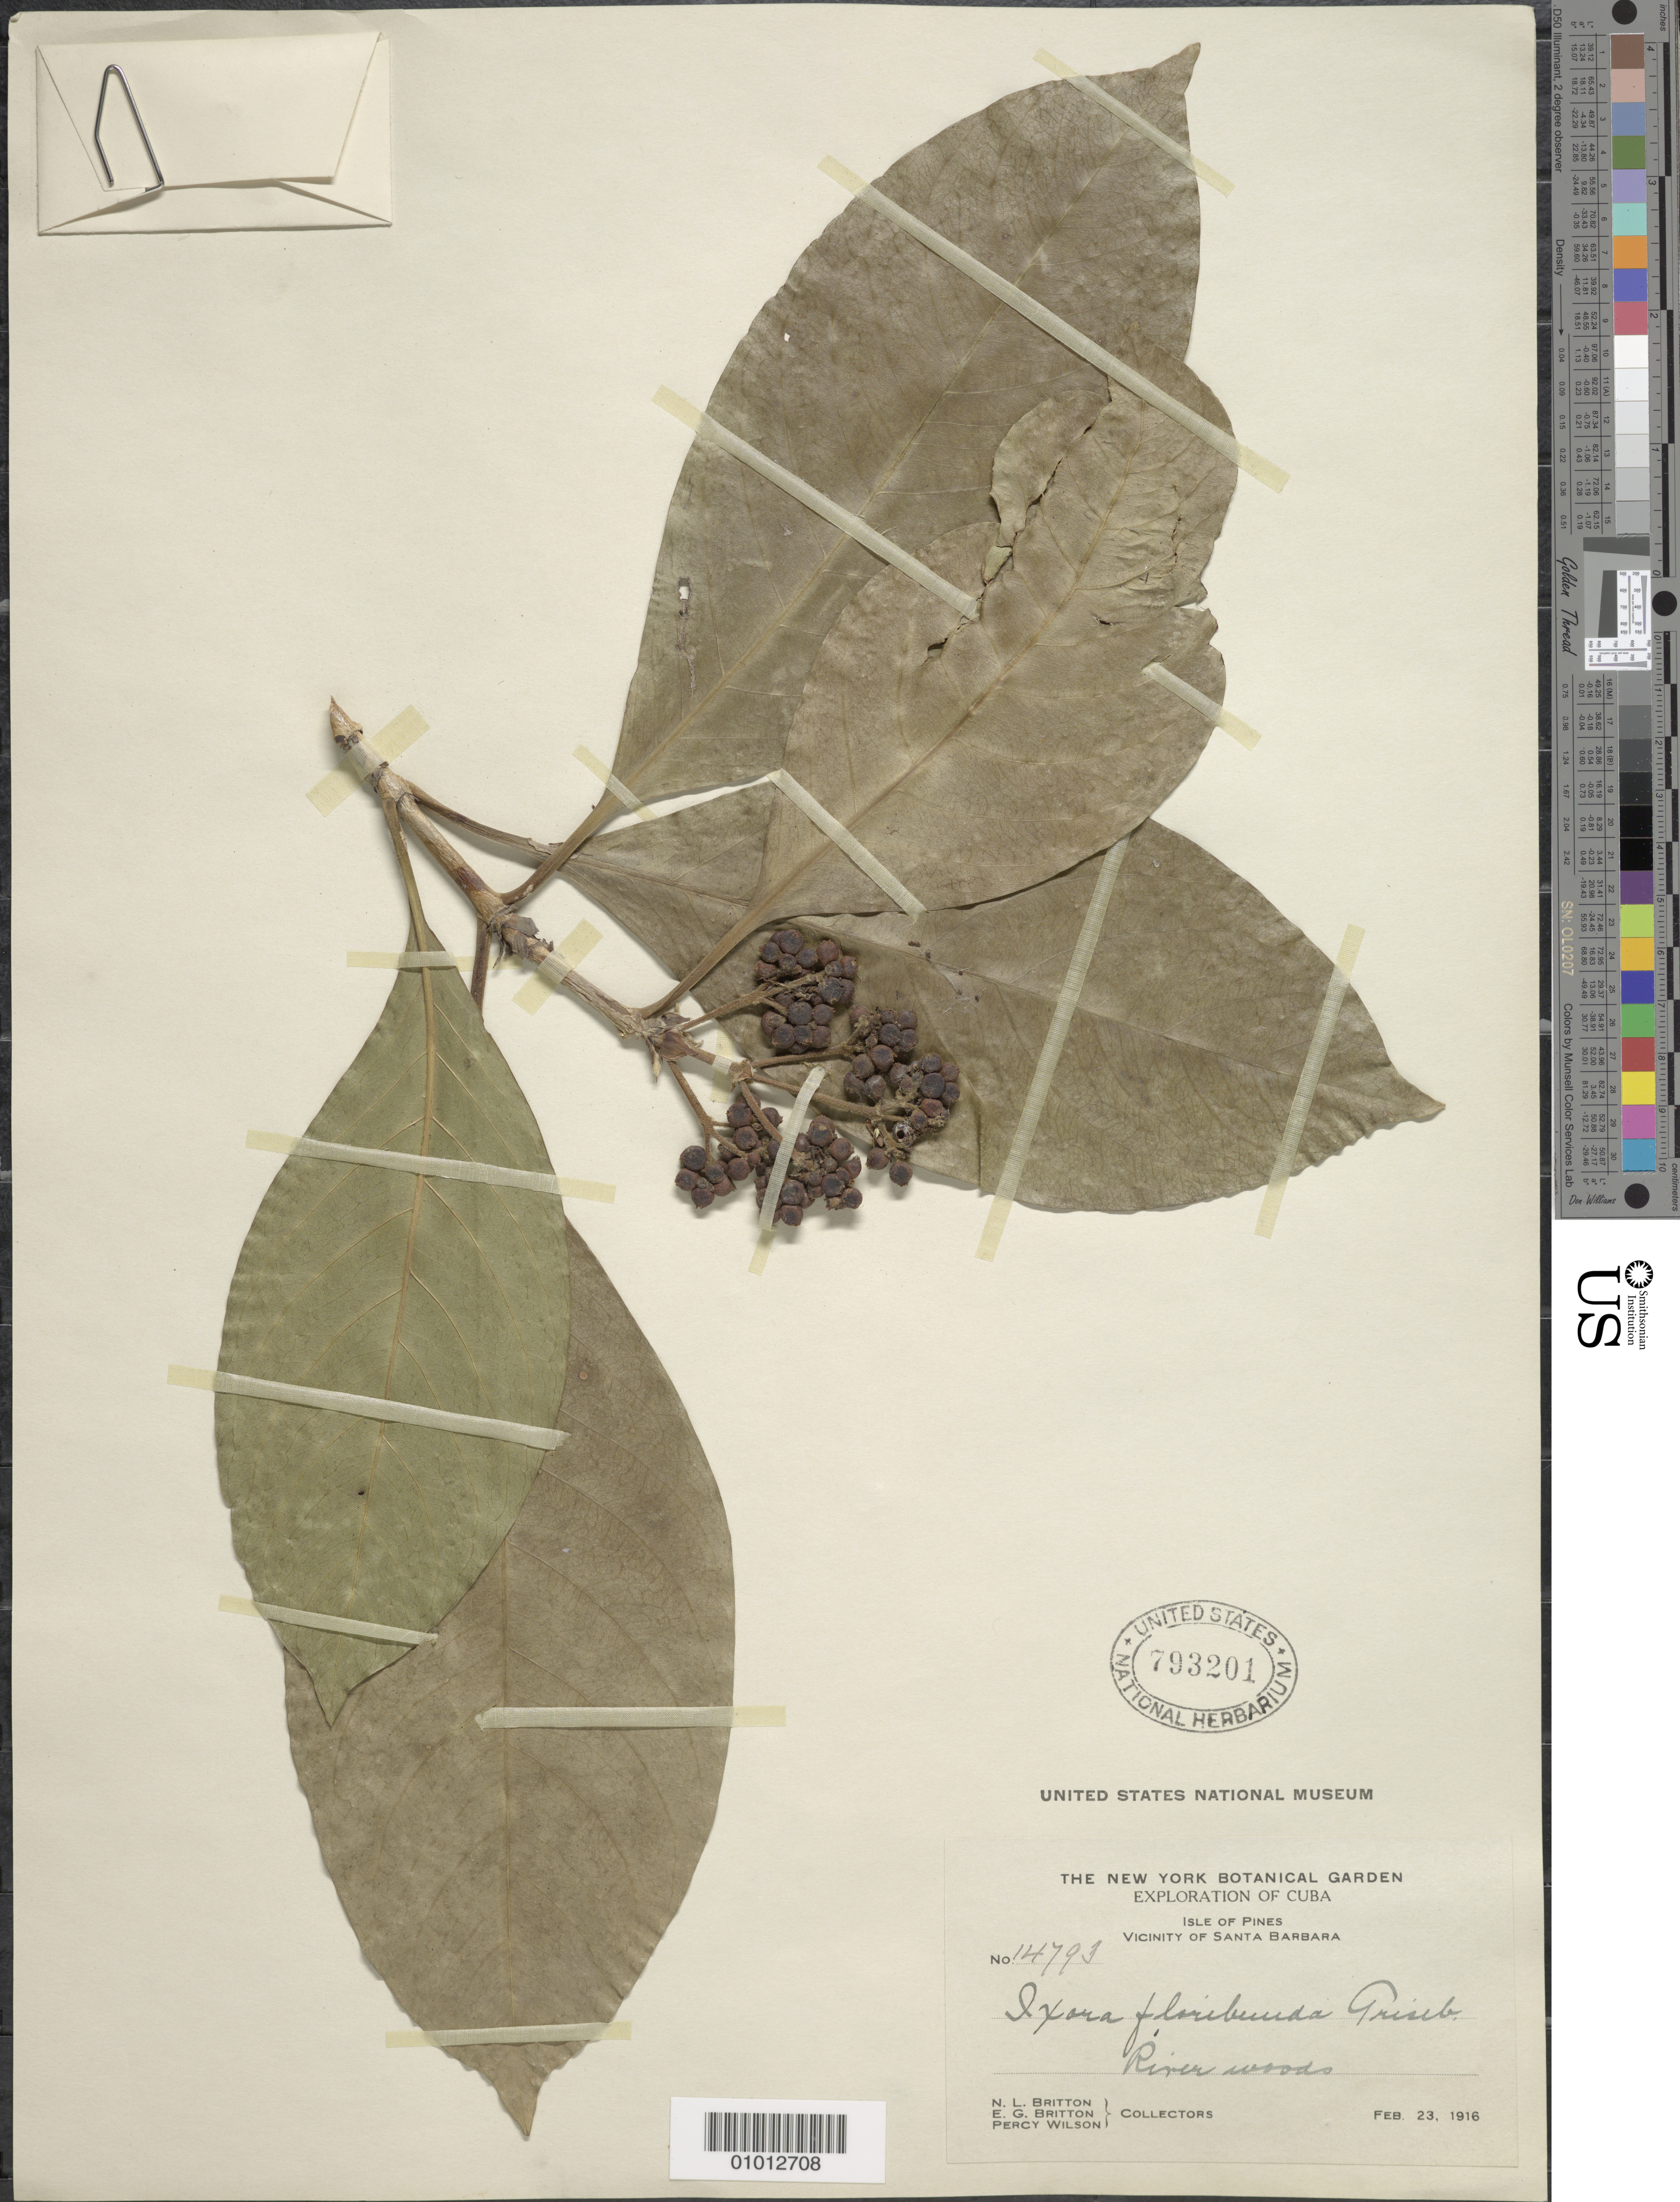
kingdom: Plantae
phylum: Tracheophyta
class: Magnoliopsida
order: Gentianales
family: Rubiaceae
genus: Ixora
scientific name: Ixora floribunda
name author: (A. Rich.) Griseb.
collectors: N. Britton, E. G. Britton & P. Wilson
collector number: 14793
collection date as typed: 23 Feb 1916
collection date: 1916-02-23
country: Cuba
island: Isla de la Juventud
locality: Vicinity of Santa Barbara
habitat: River woods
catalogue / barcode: US 793201